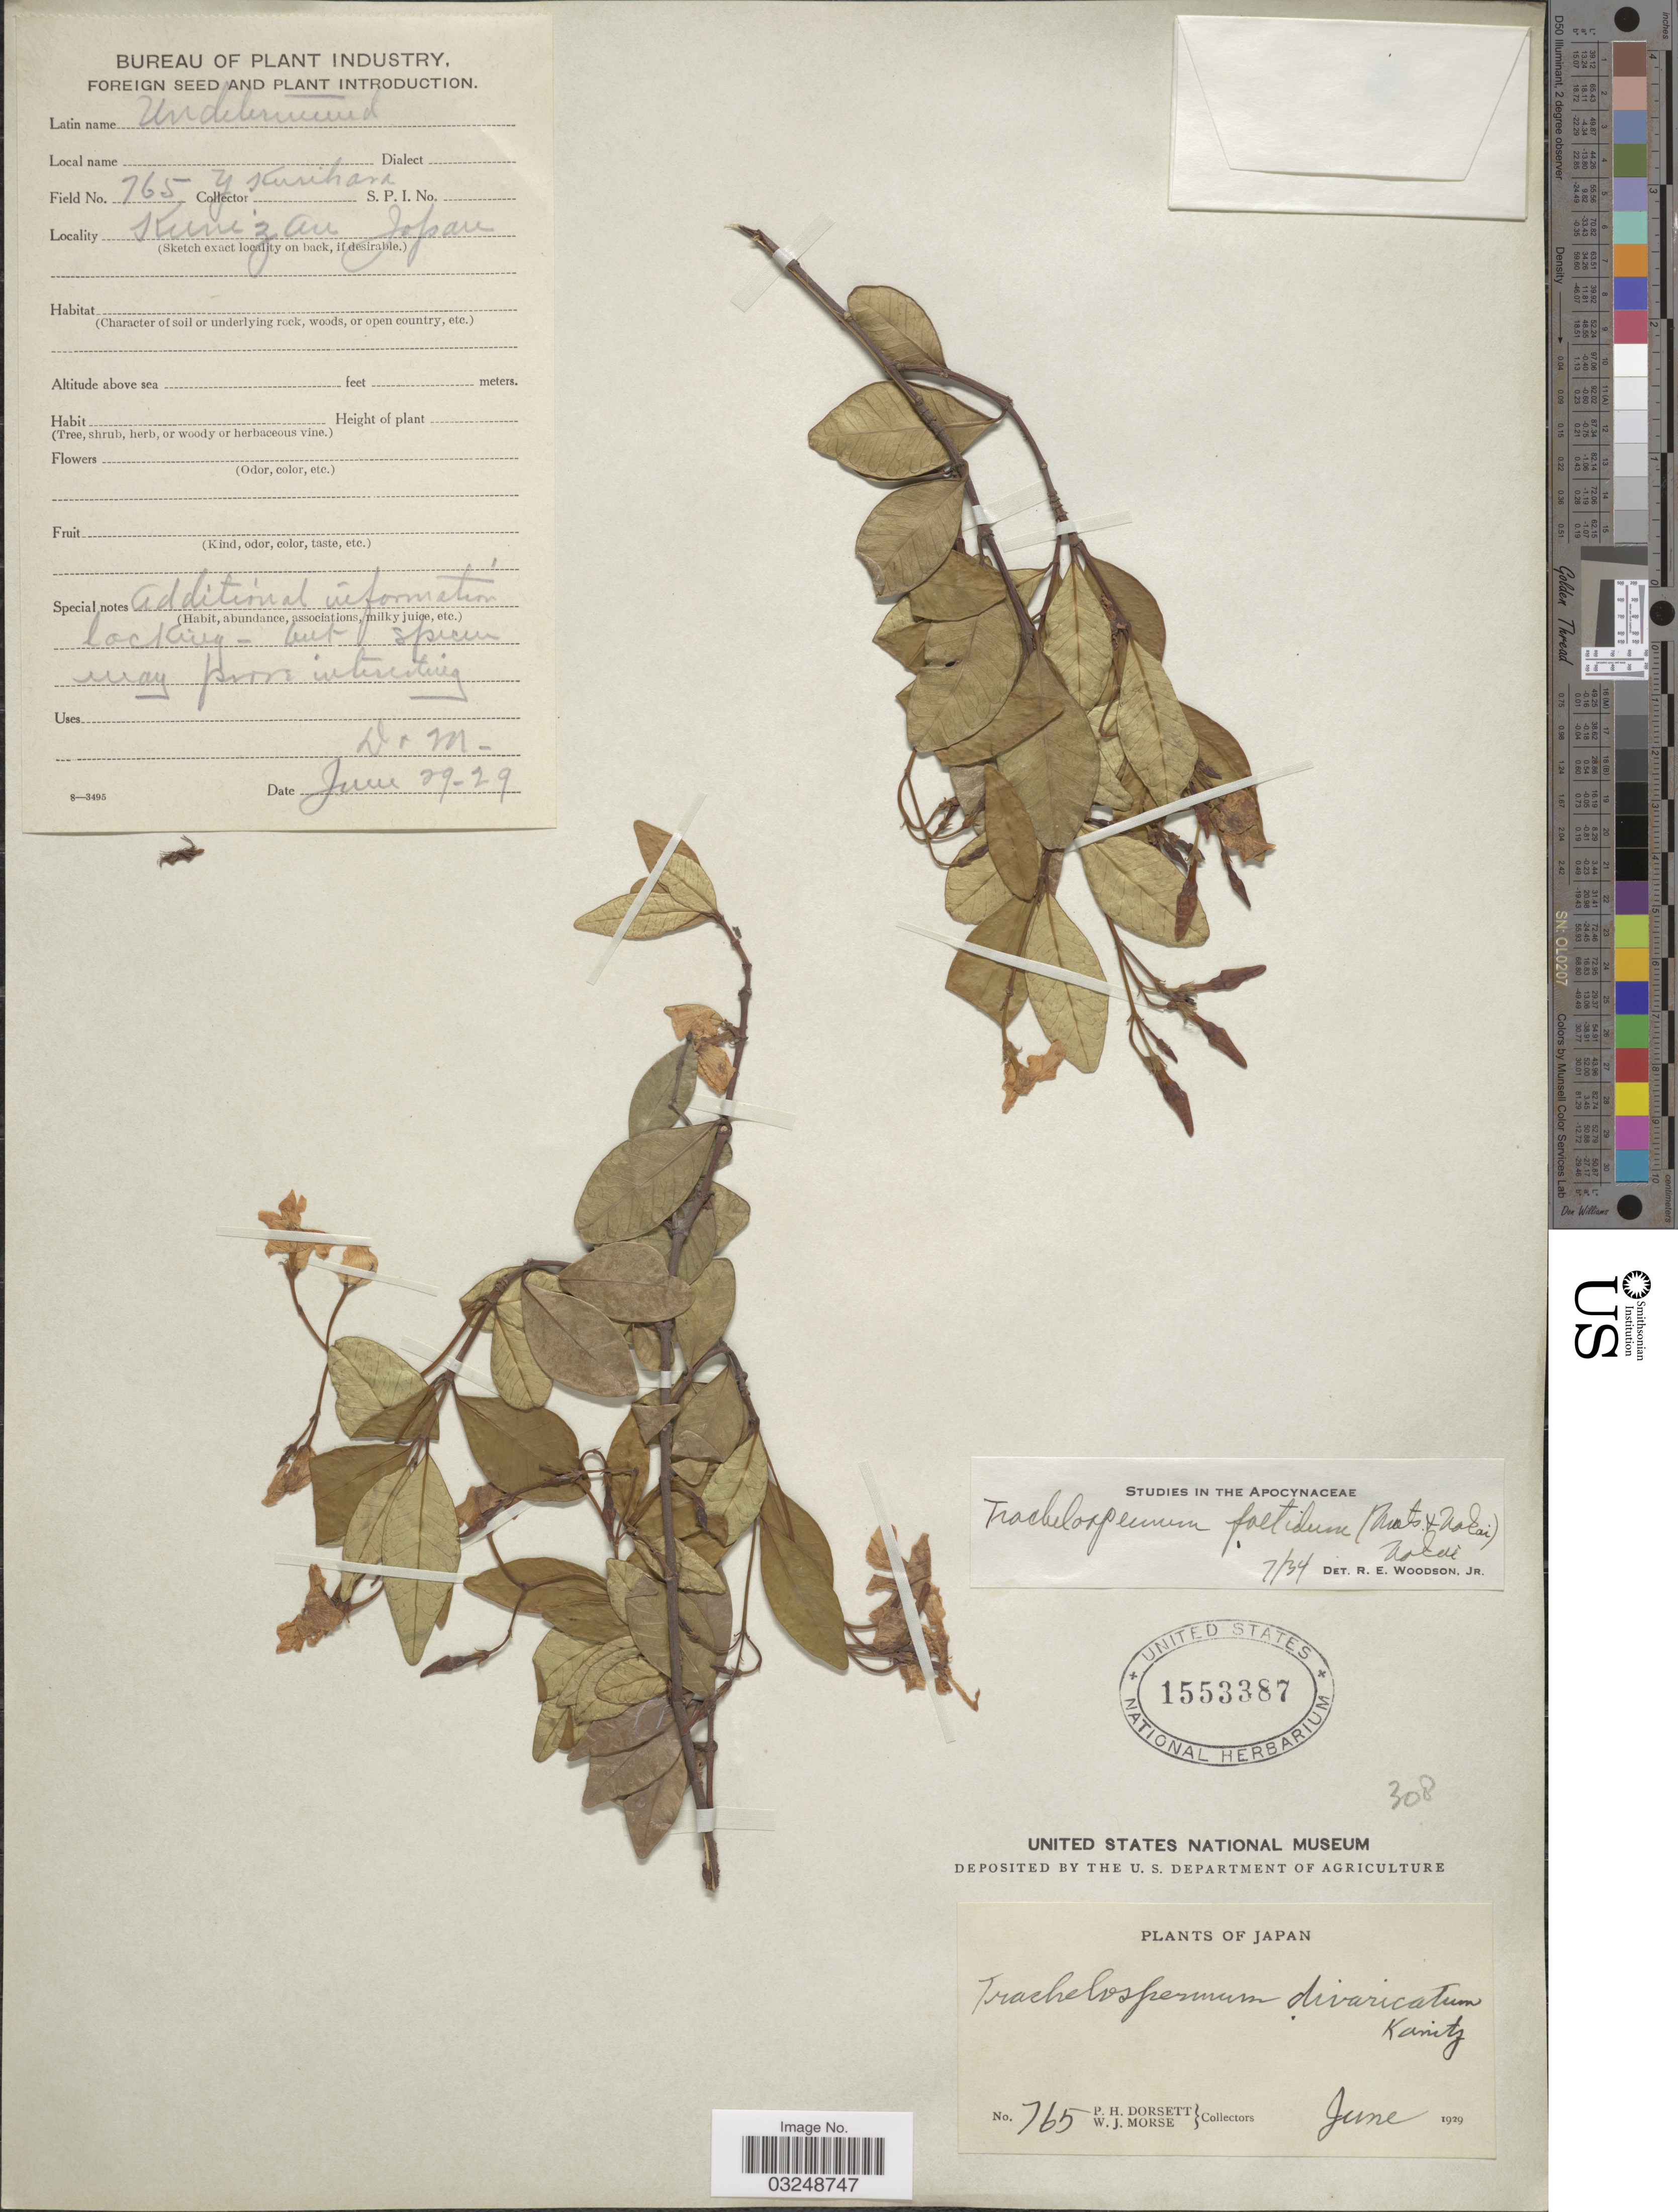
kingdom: Plantae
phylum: Tracheophyta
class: Magnoliopsida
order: Gentianales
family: Apocynaceae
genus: Trachelospermum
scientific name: Trachelospermum foetidum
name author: (Matsum. & Nakai) Nakai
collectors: P. H. Dorsett & W. J. Morse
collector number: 765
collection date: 1929-06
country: Japan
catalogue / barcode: US 1553387